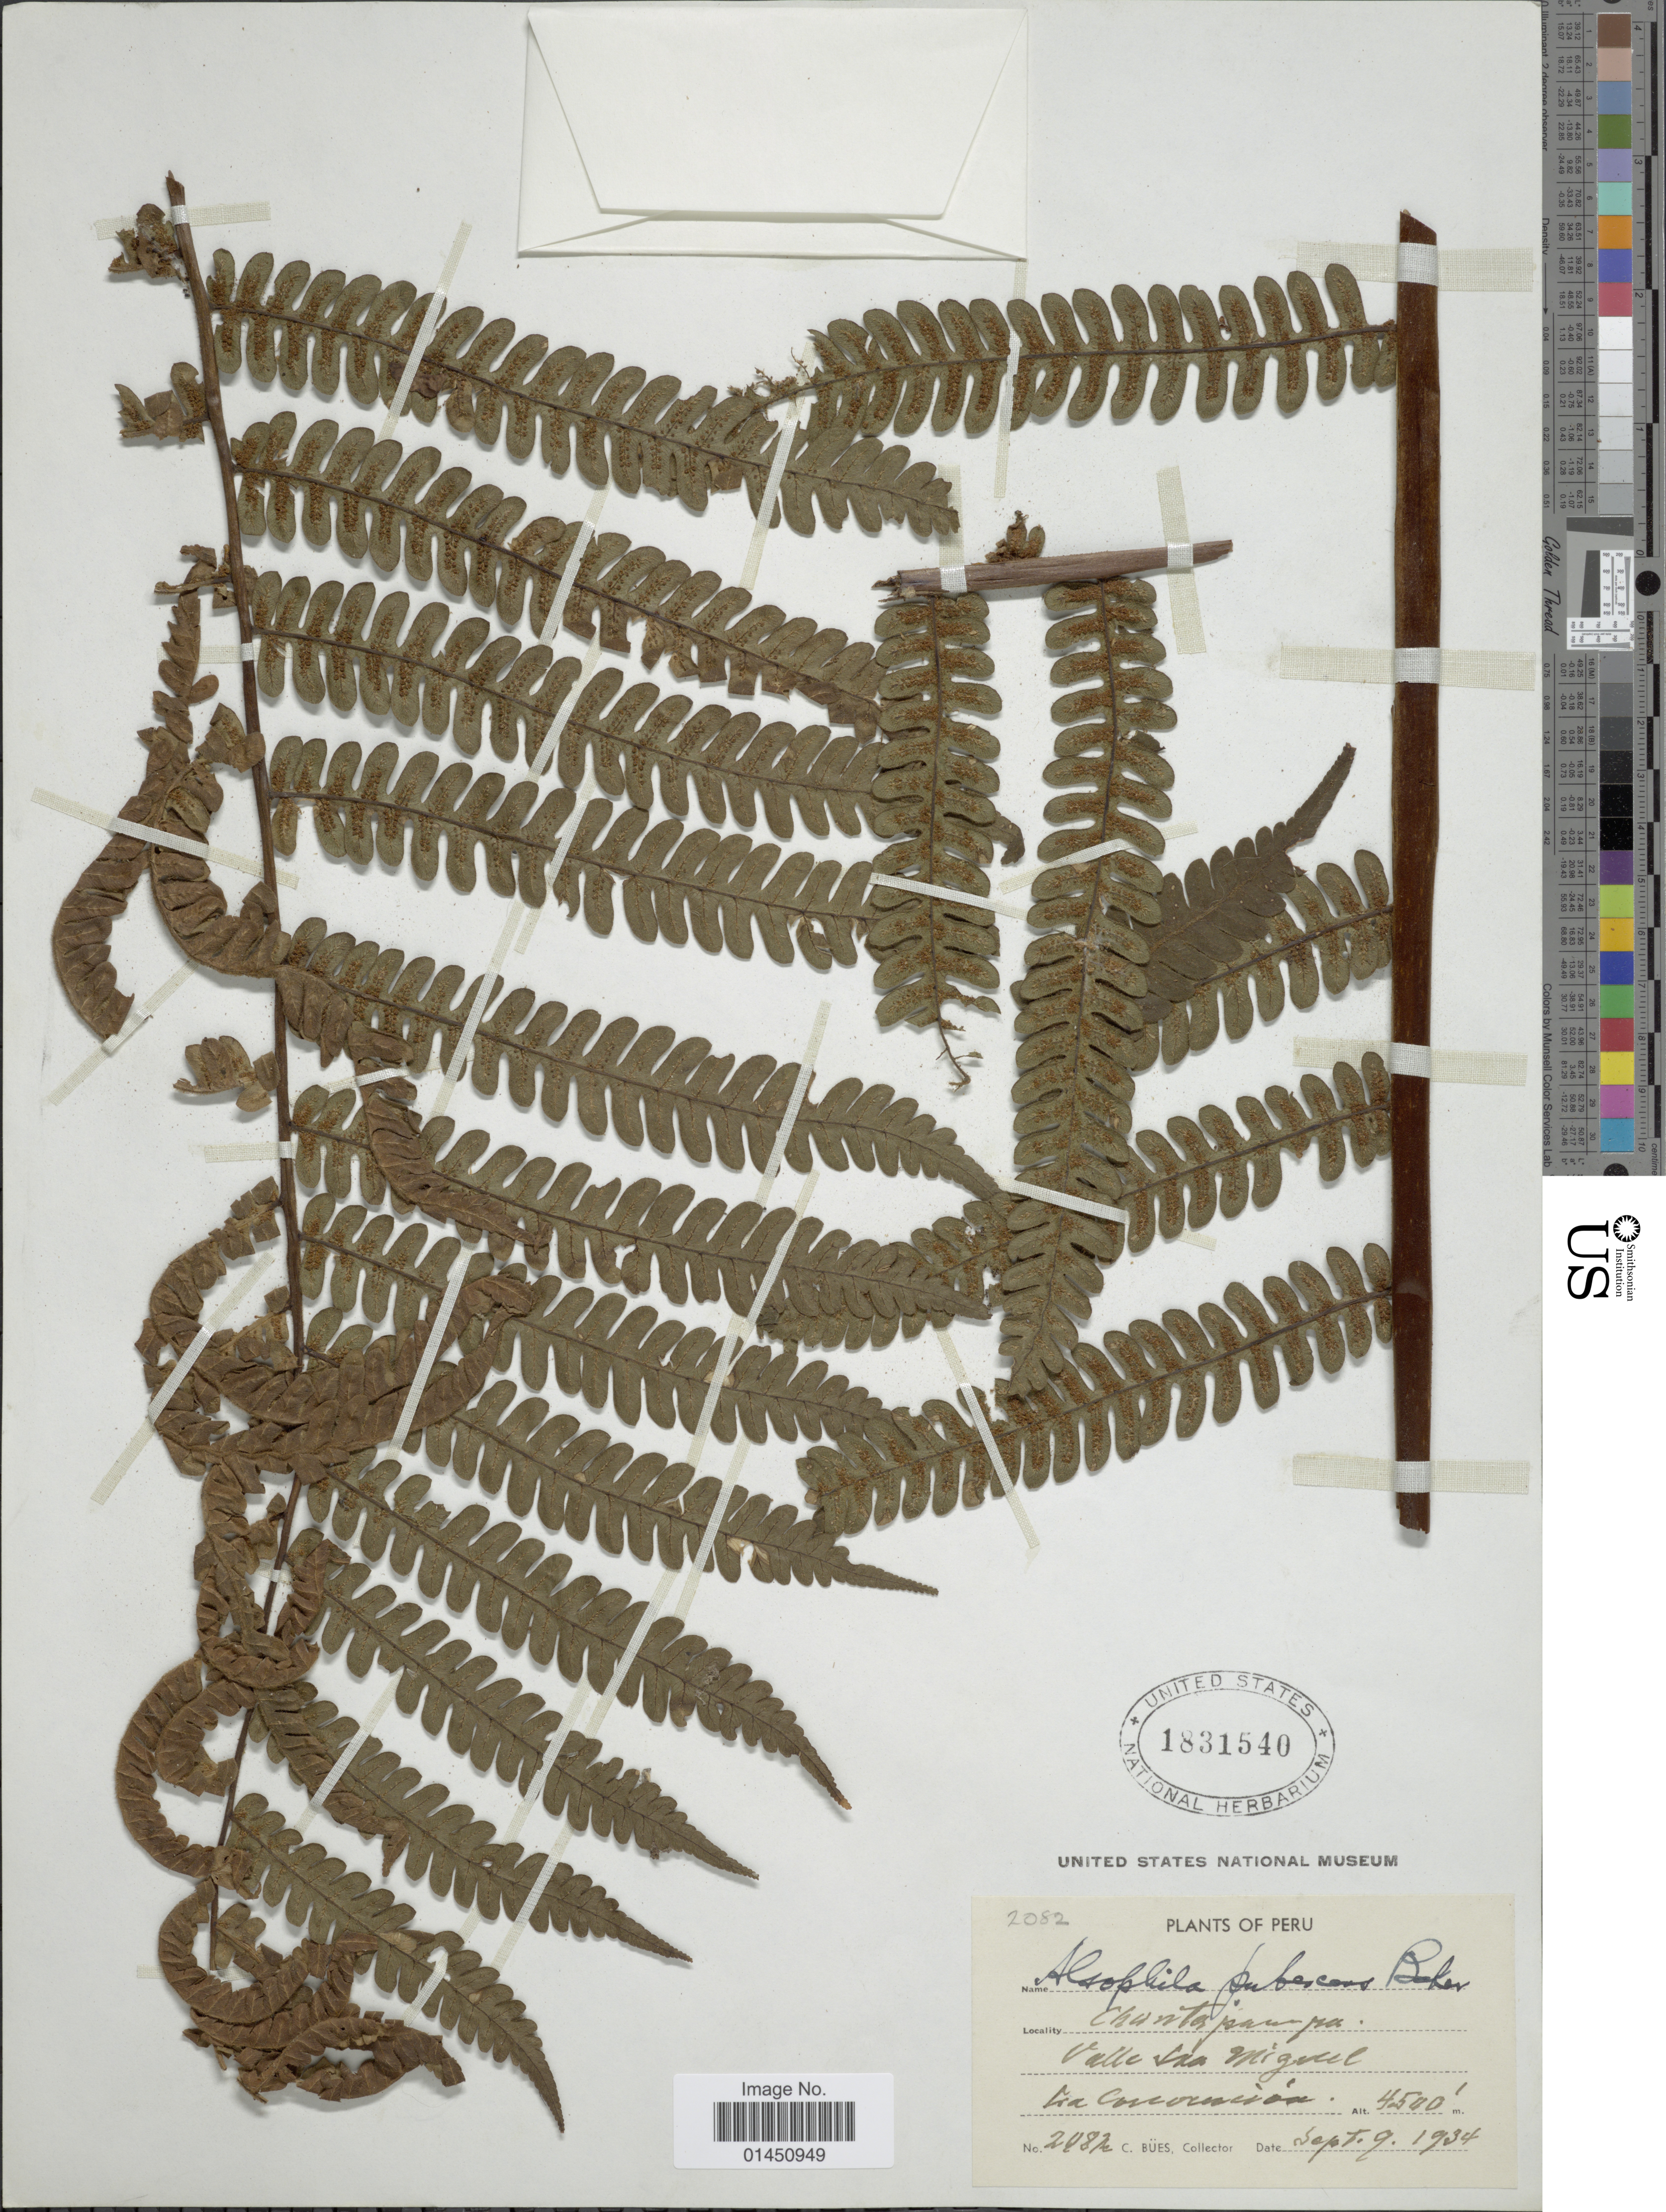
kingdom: Plantae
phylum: Tracheophyta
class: Polypodiopsida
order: Cyatheales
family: Cyatheaceae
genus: Cyathea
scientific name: Cyathea bipinnatifida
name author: (Baker) Domin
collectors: C. Bues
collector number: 2082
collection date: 1934-09-09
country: Peru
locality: Chontapampa, Valle San Miguel, La Convención.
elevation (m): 1372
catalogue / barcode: US 1831540